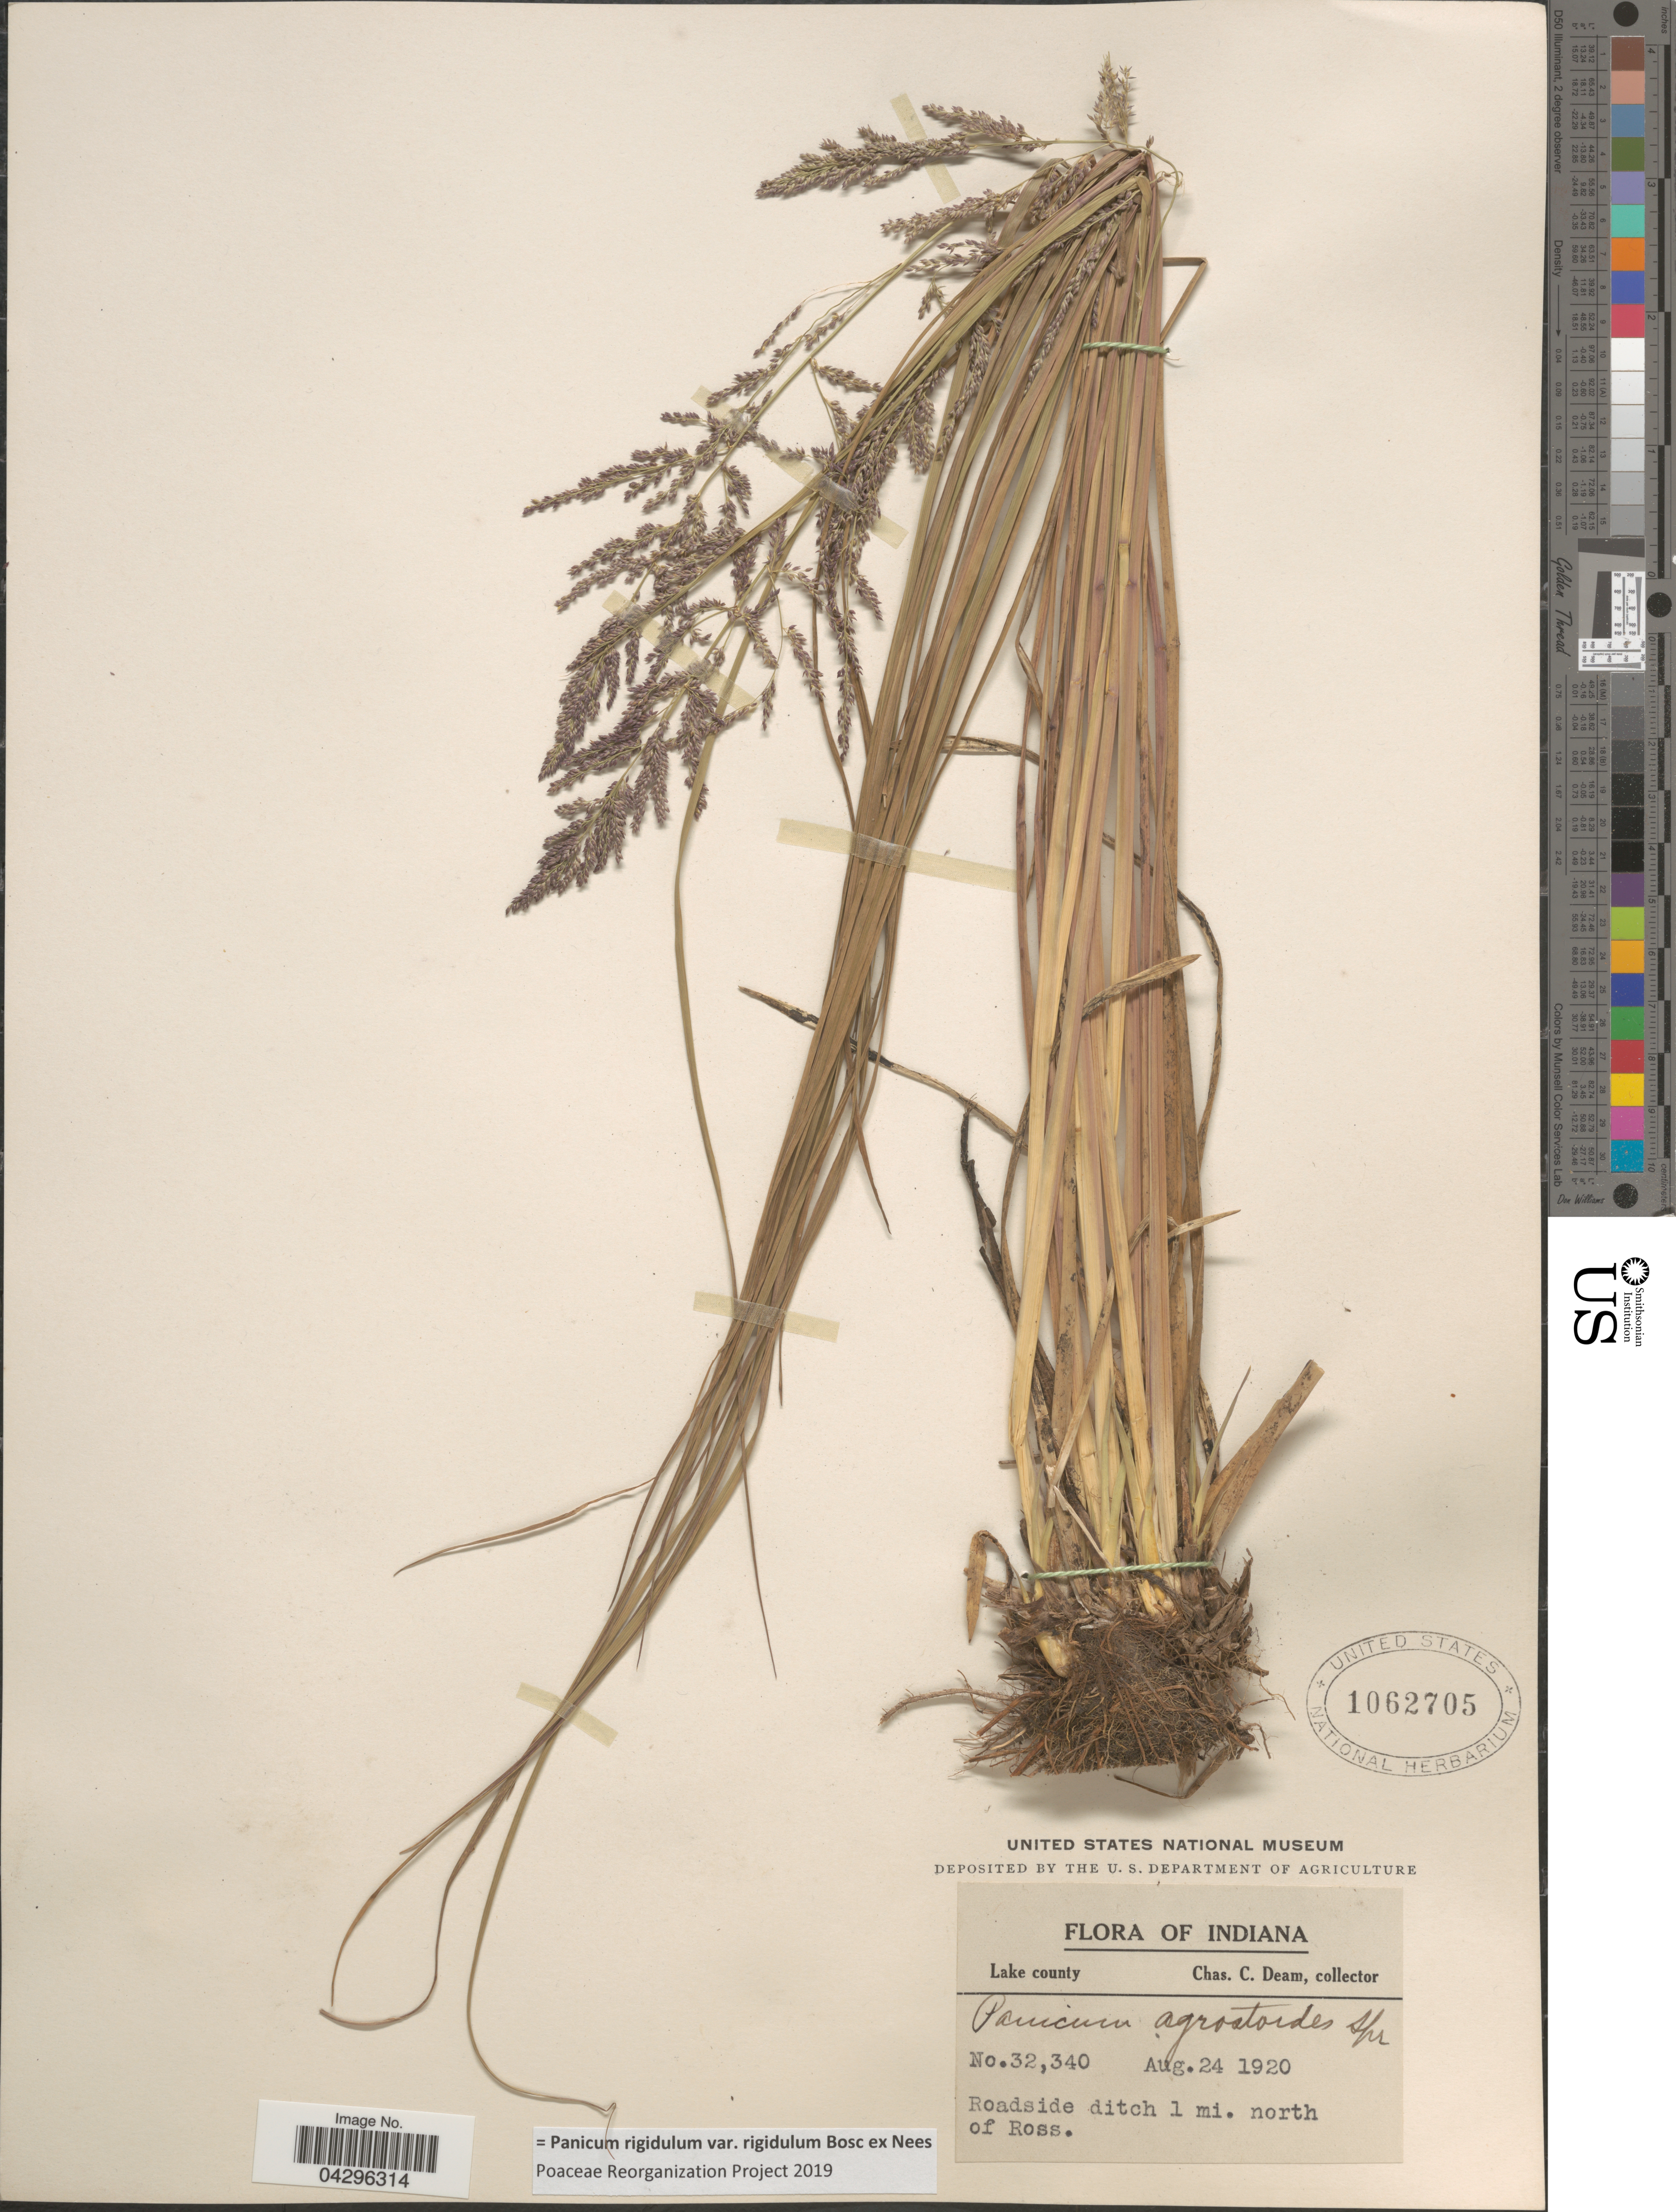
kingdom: Plantae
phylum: Tracheophyta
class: Liliopsida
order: Poales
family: Poaceae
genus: Panicum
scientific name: Panicum rigidulum var. rigidulum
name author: Bosc ex Nees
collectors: C. C. Deam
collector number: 32340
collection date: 1920-08-24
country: United States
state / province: Indiana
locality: Lake county. Roadside ditch 1 mi. north of Ross.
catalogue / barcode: US 1062705